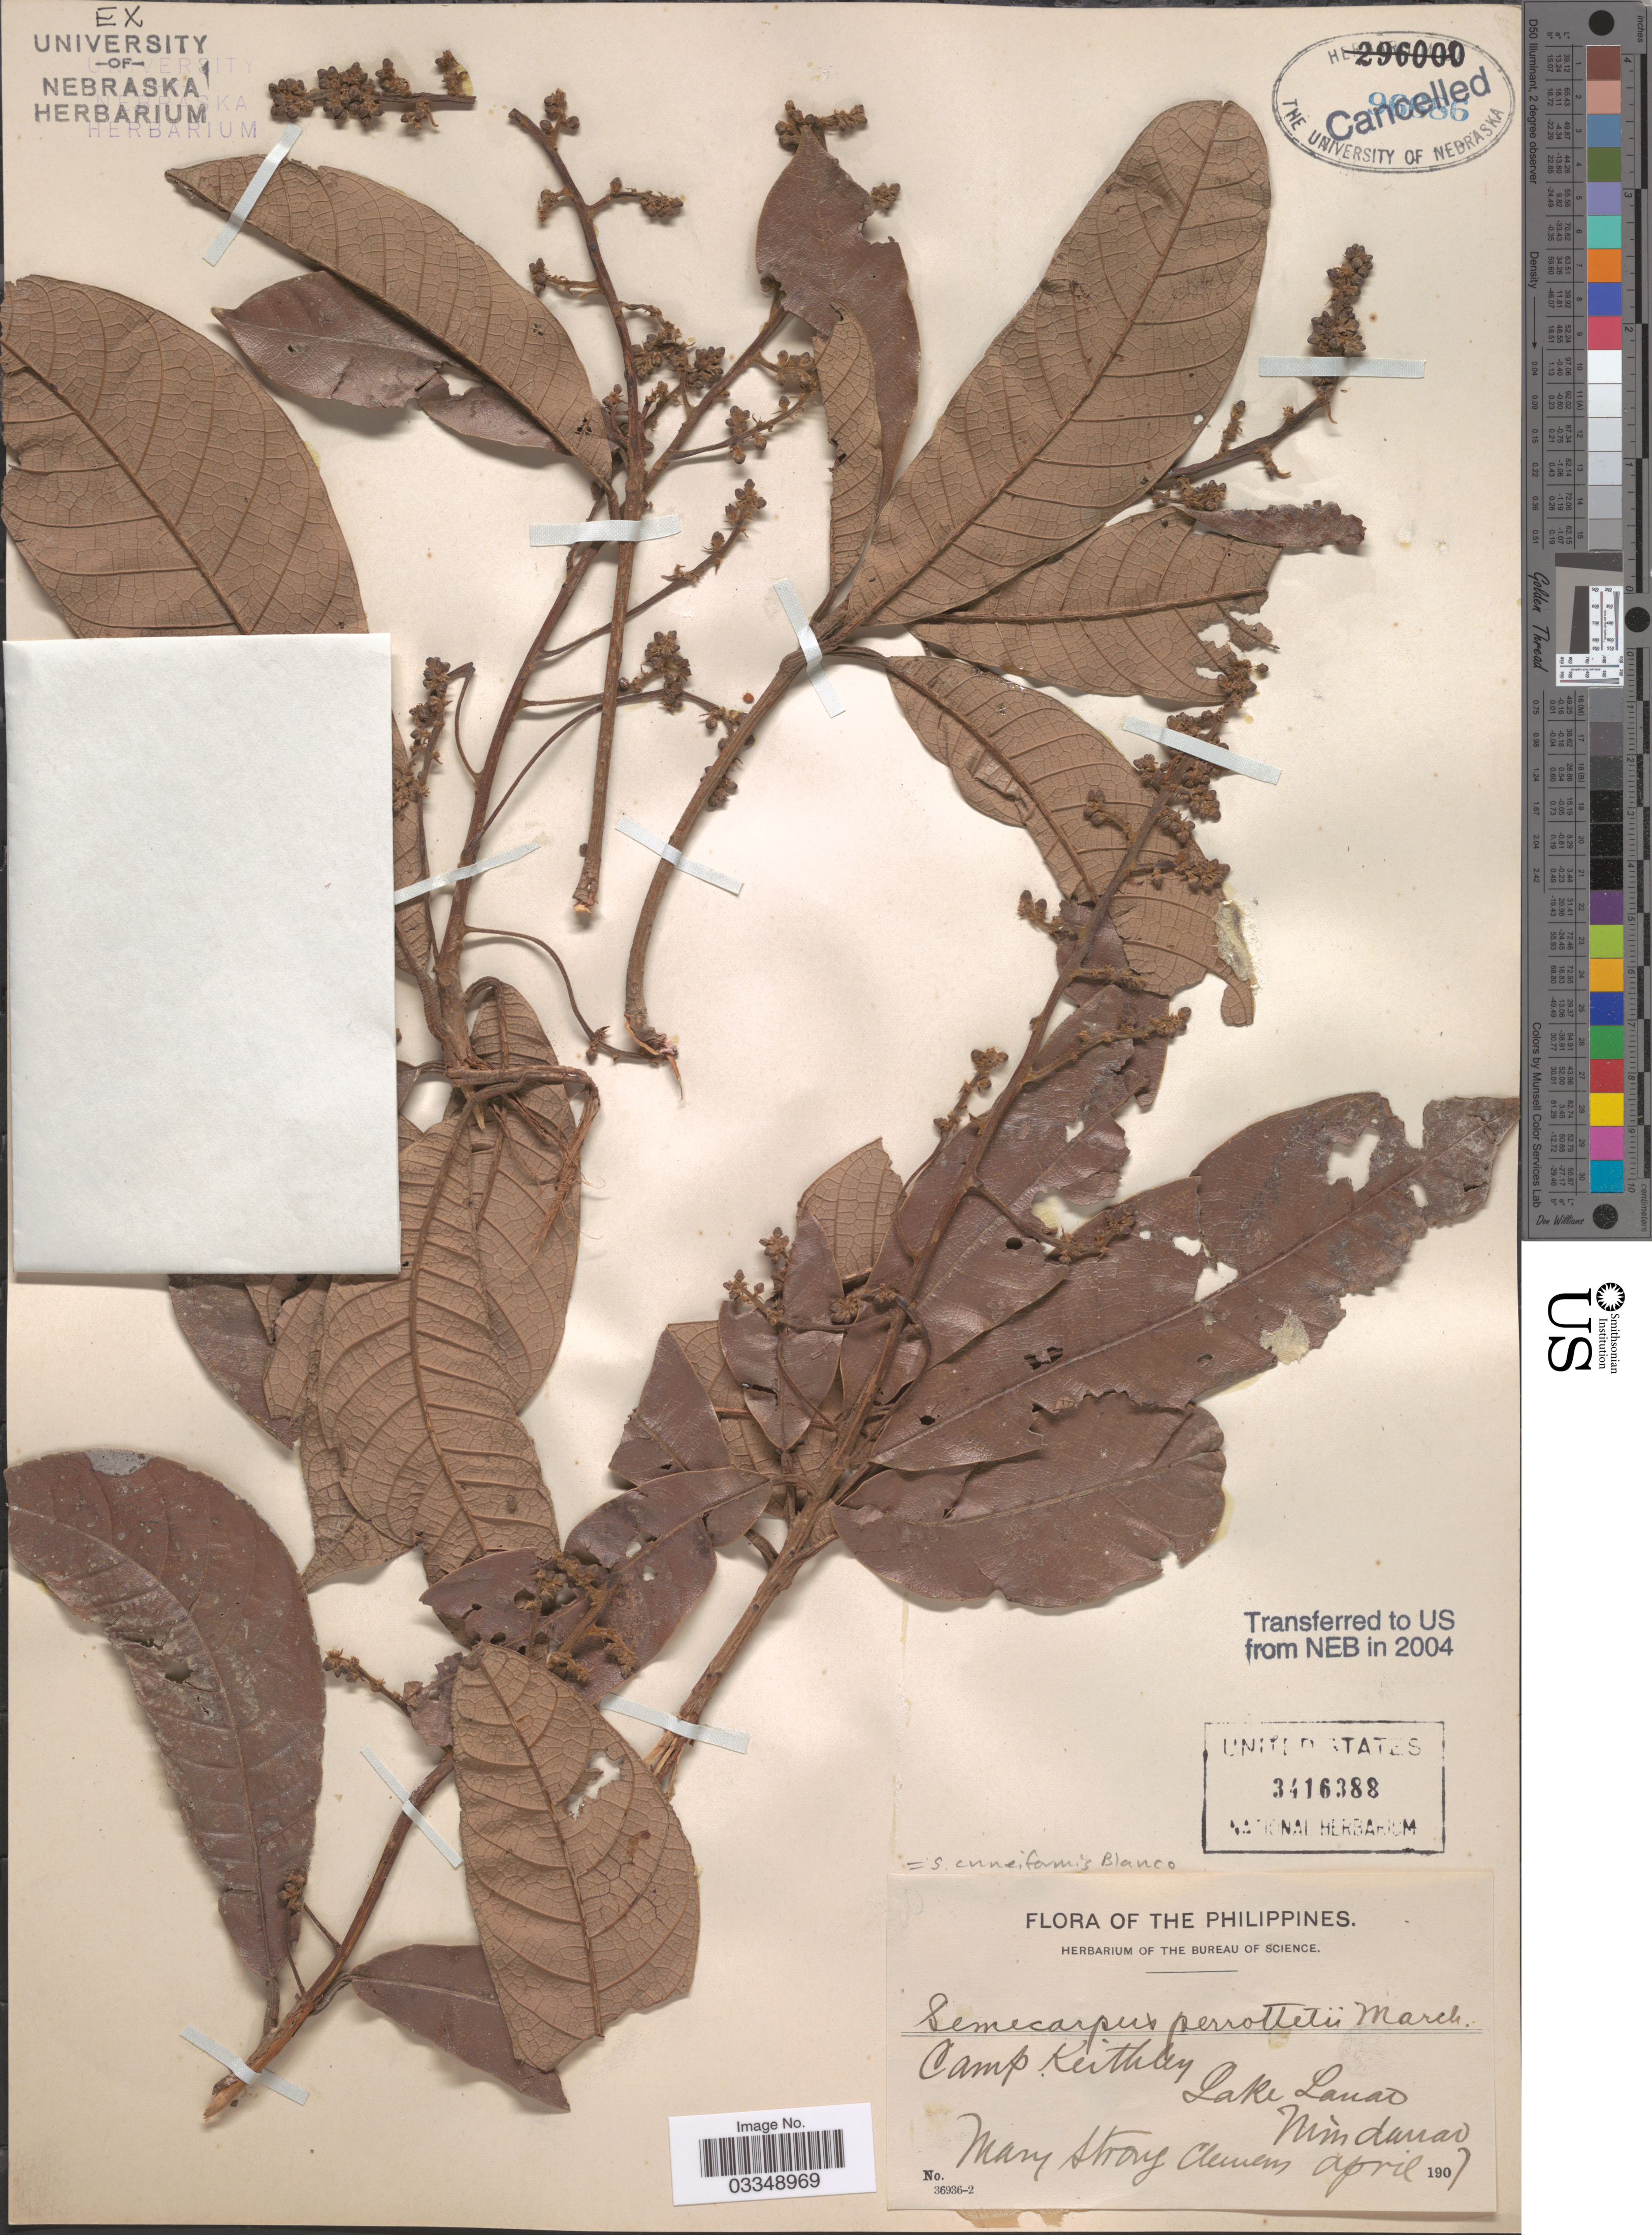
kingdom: Plantae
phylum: Tracheophyta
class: Magnoliopsida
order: Sapindales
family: Anacardiaceae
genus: Semecarpus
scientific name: Semecarpus cuneiformis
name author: Blanco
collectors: M. S. Clemens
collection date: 1907-04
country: Philippines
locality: Camp Keithley. Lake Lanao. Mindanao.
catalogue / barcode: US 3416388